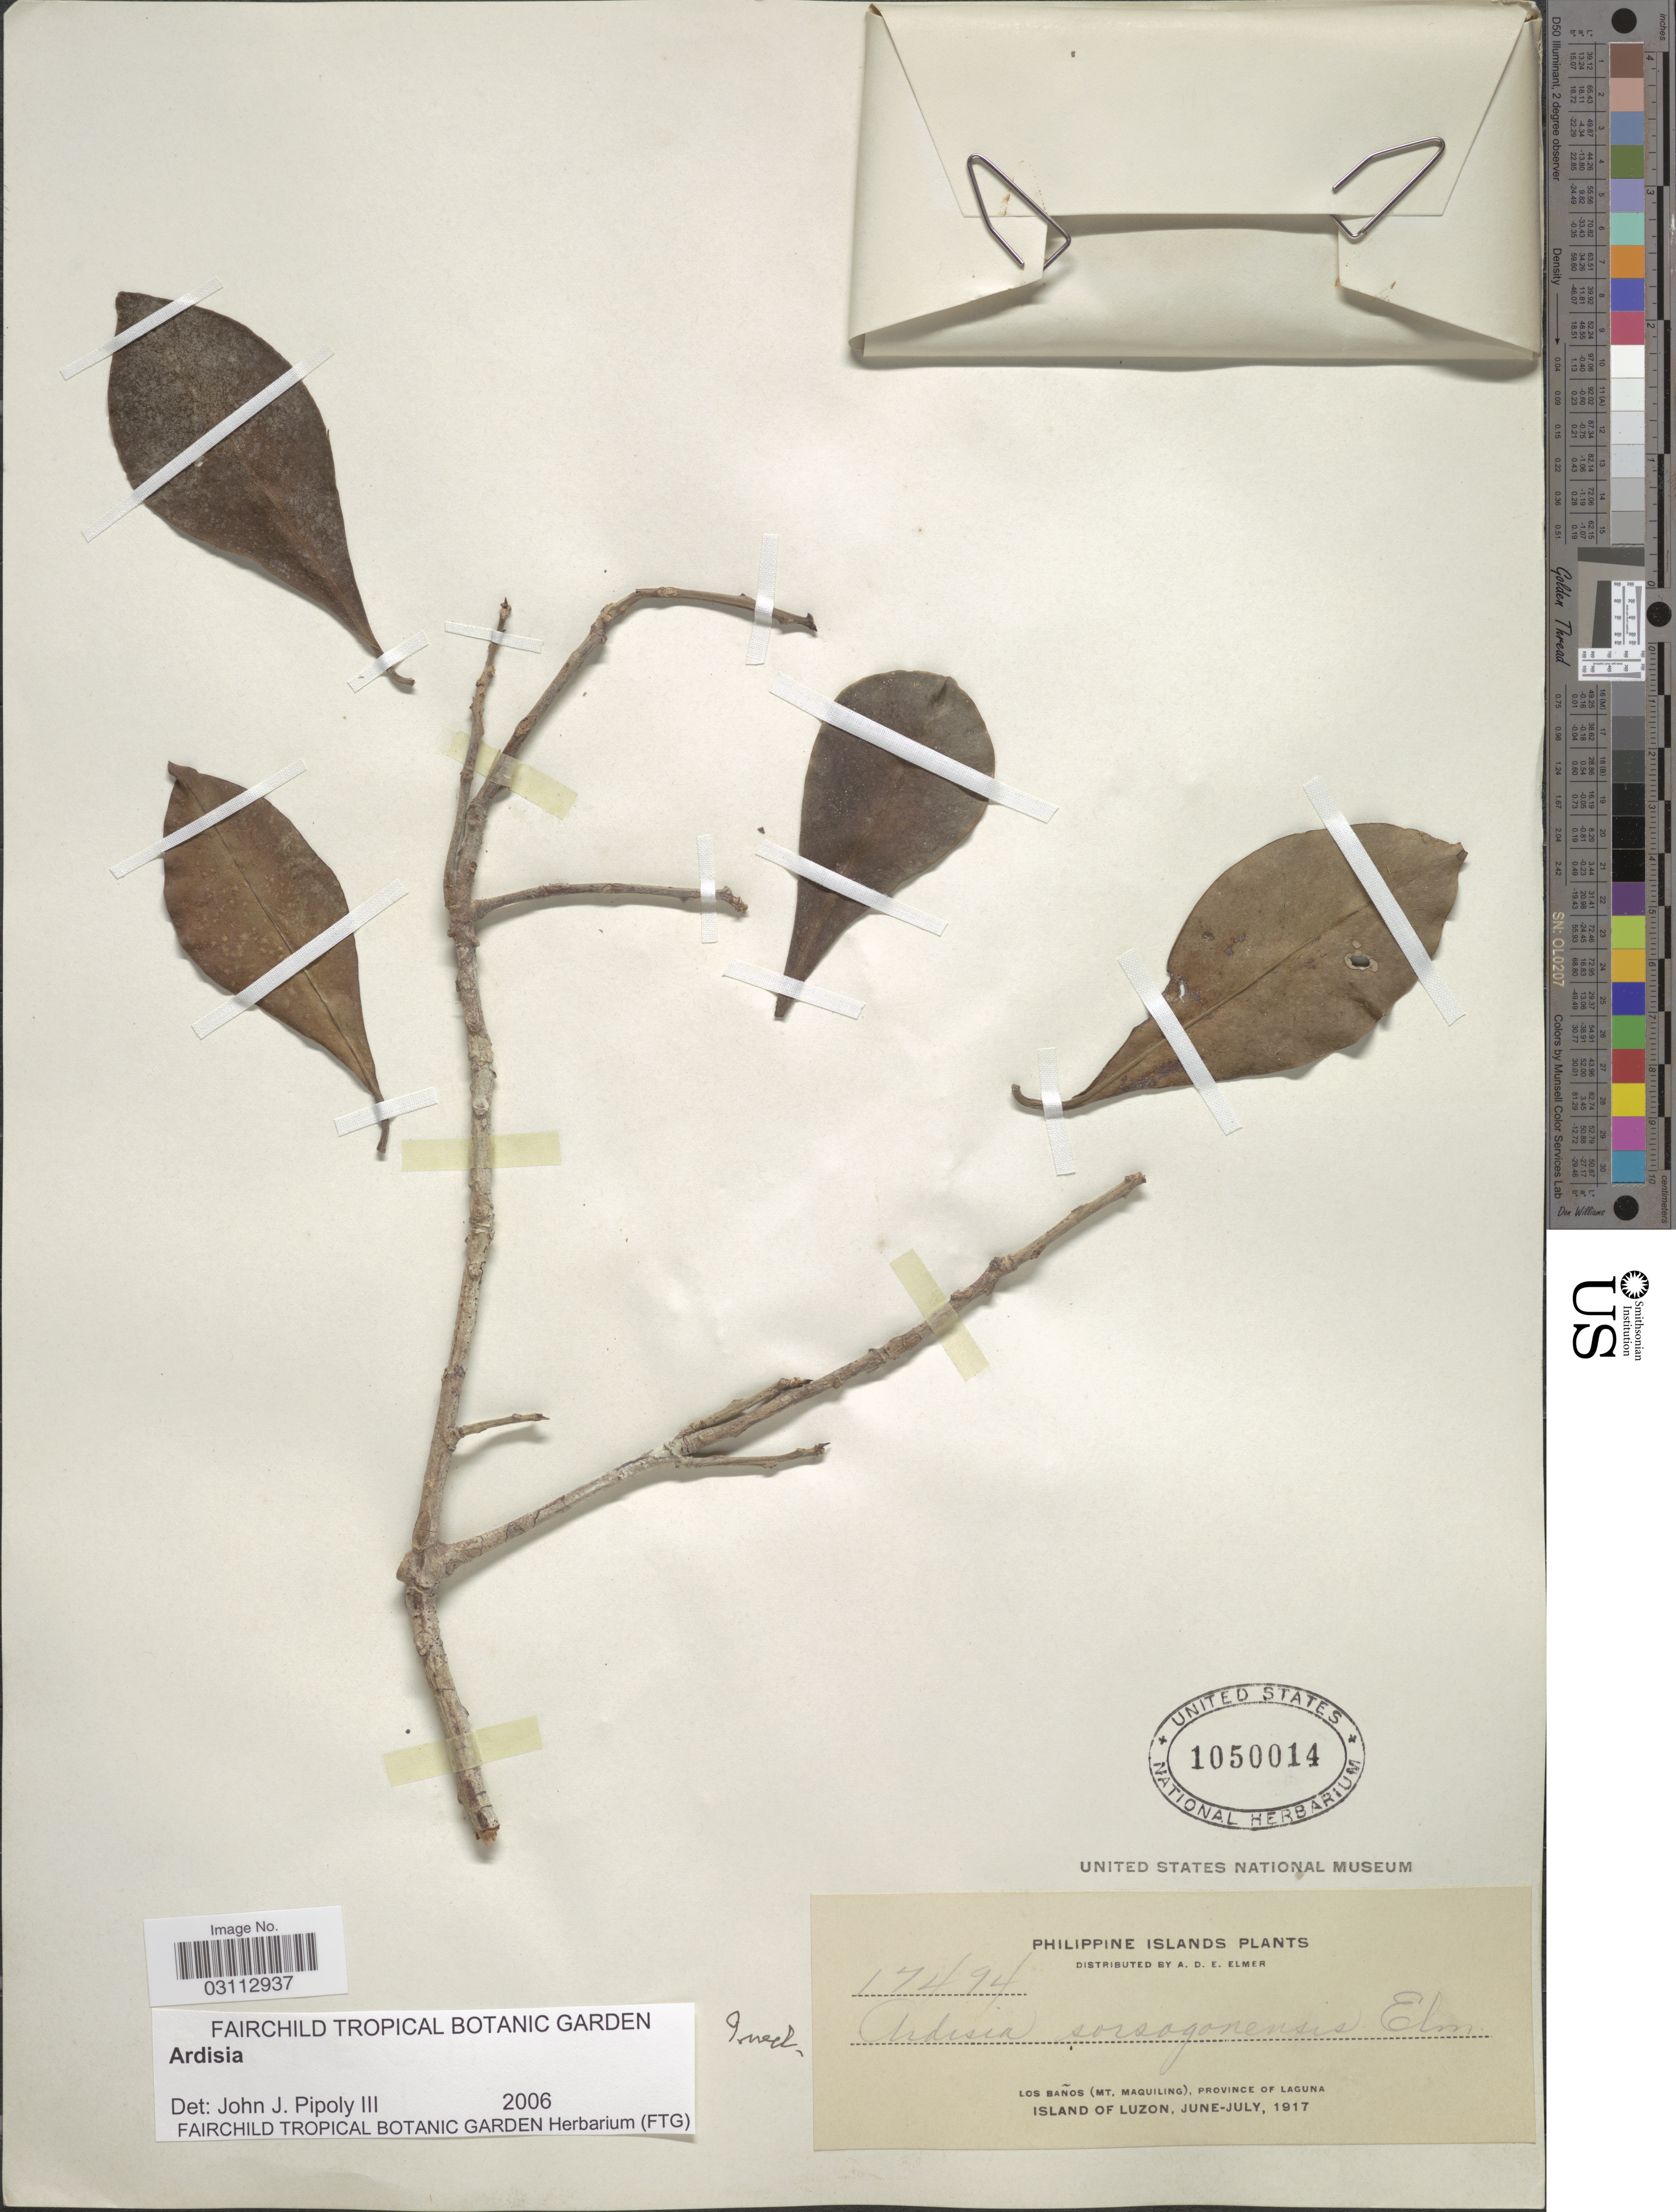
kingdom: Plantae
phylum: Tracheophyta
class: Magnoliopsida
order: Ericales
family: Primulaceae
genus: Ardisia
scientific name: Ardisia sorsogonensis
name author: Elmer ex Merr.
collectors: A. D. E. Elmer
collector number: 17494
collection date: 1917-06/1917-07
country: Philippines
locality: Los Baños (Mt. Maquiling), Province of Laguna. Island of Luzon.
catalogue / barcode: US 1050014